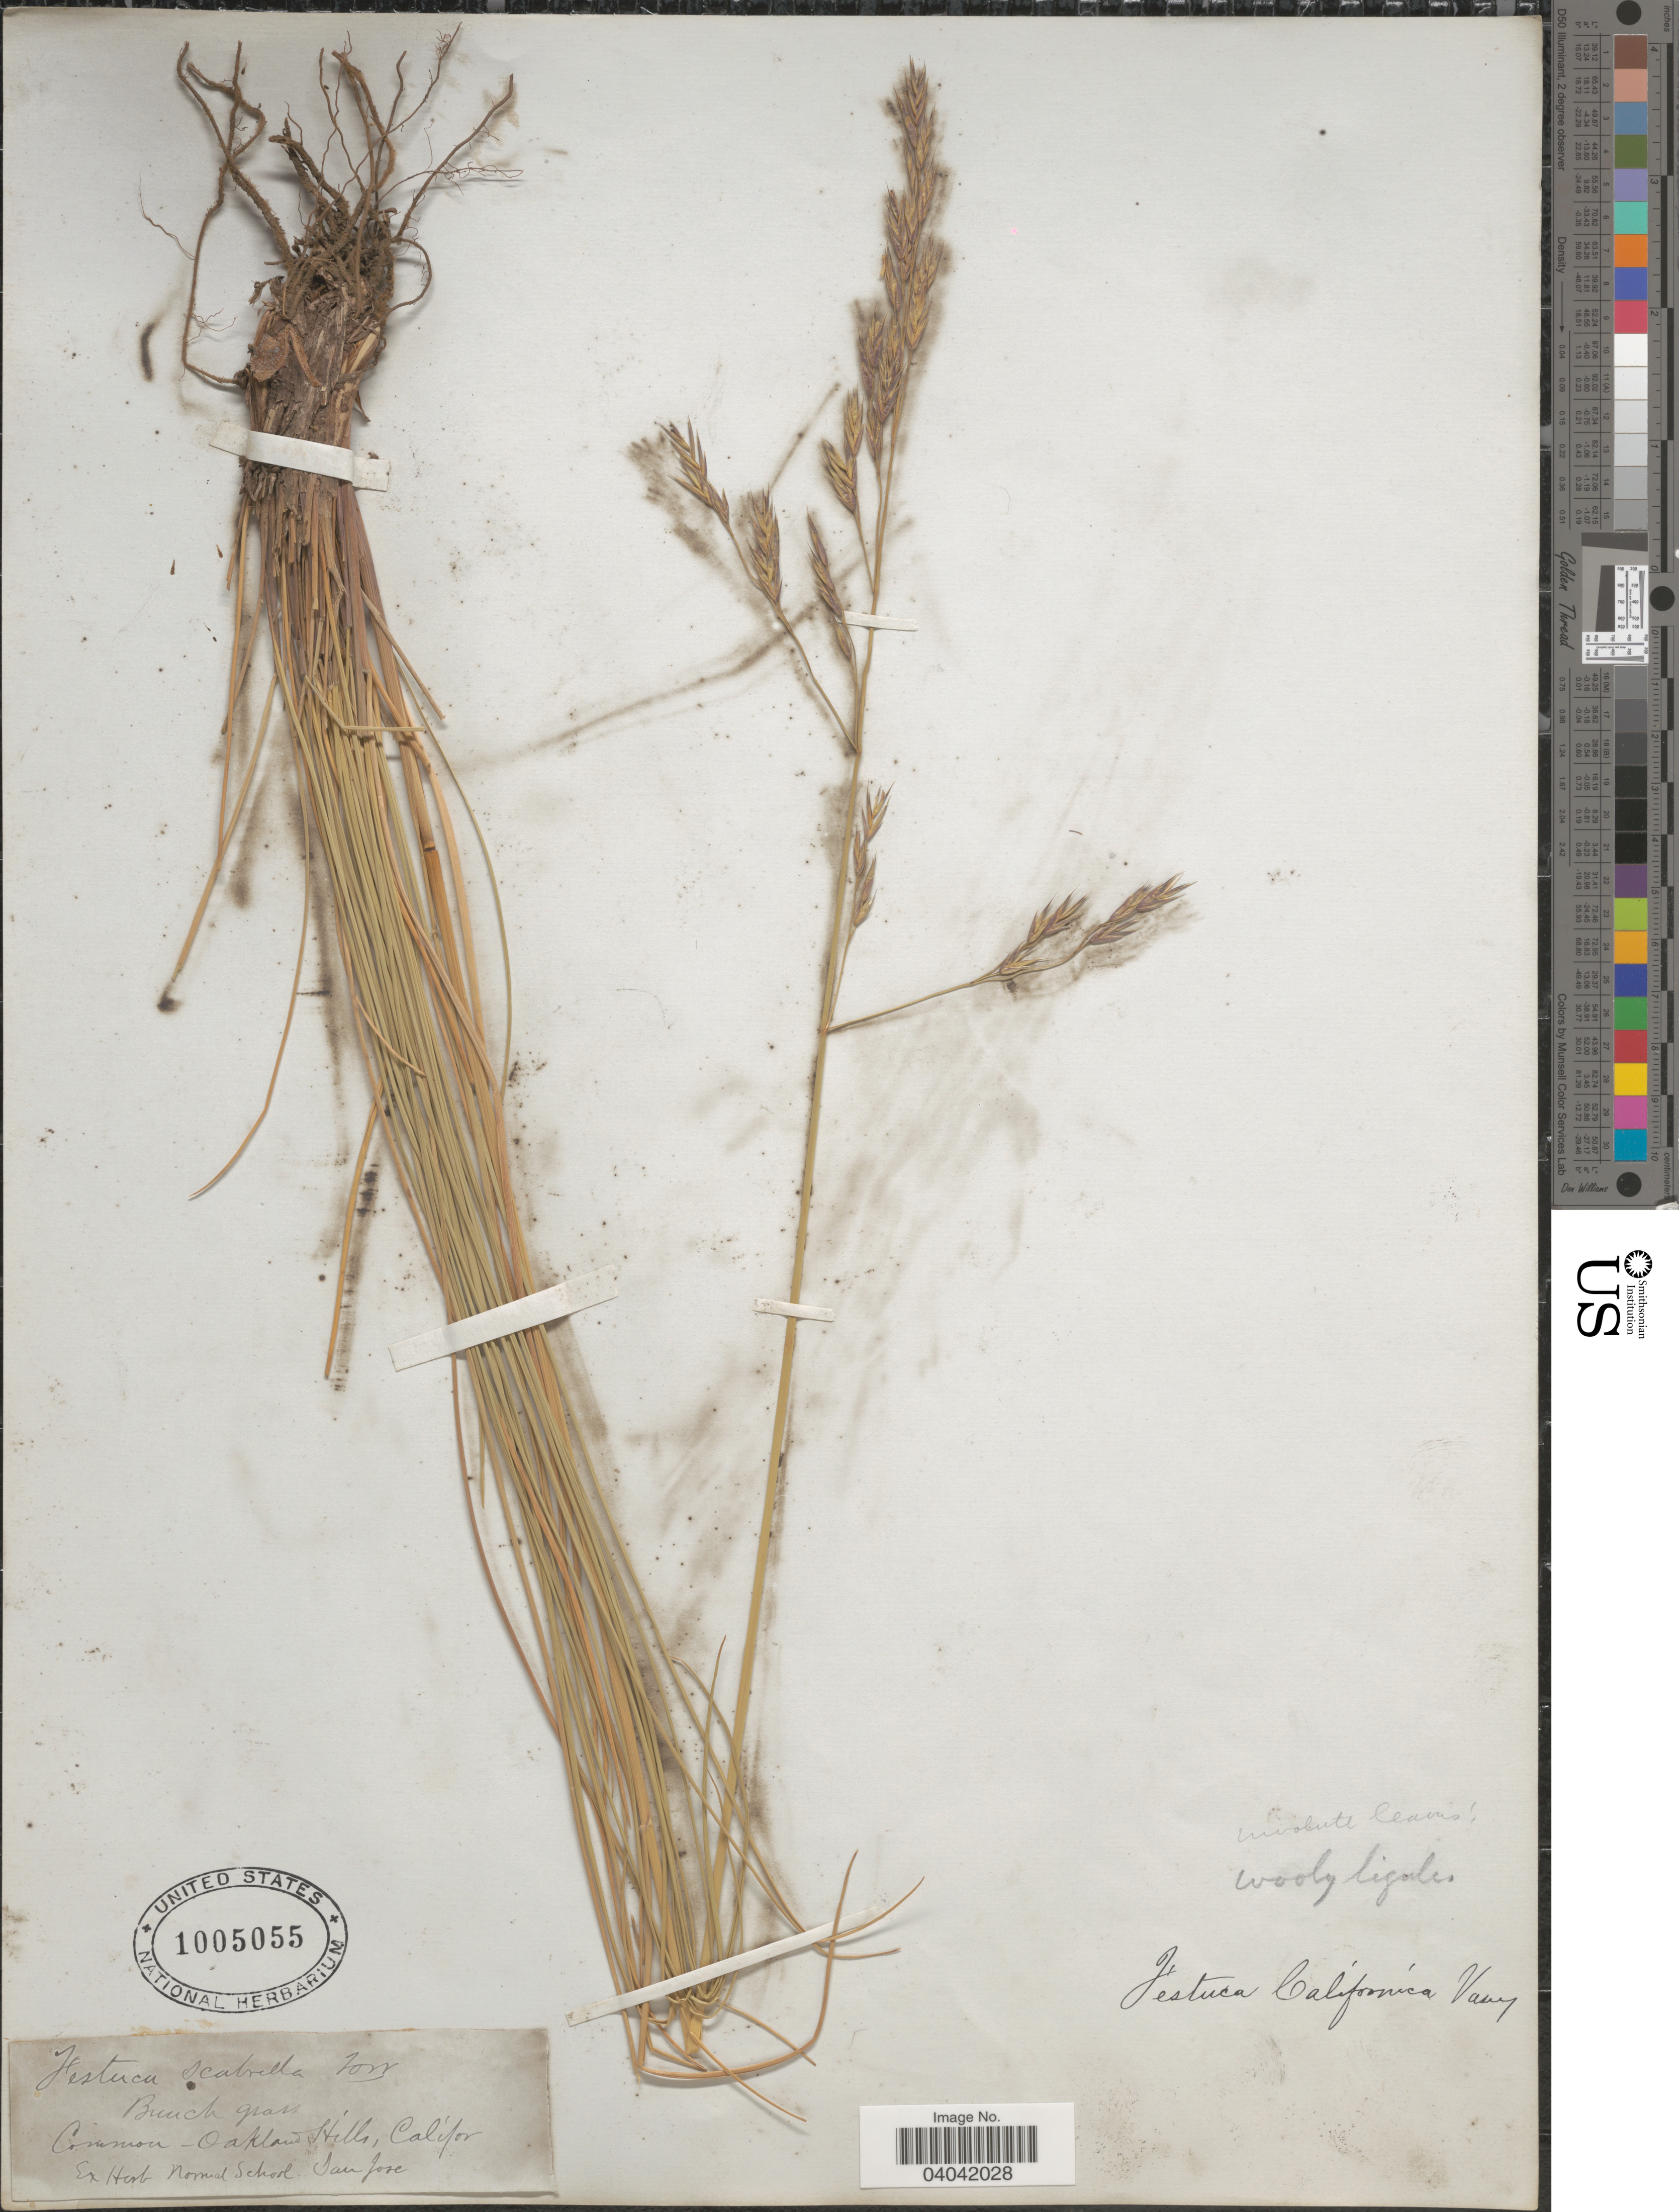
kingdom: Plantae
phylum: Tracheophyta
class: Liliopsida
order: Poales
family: Poaceae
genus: Festuca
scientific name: Festuca californica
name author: Vasey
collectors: ex herb. Normal School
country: United States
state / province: California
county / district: Alameda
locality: Oakland Hills.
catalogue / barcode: US 1005055